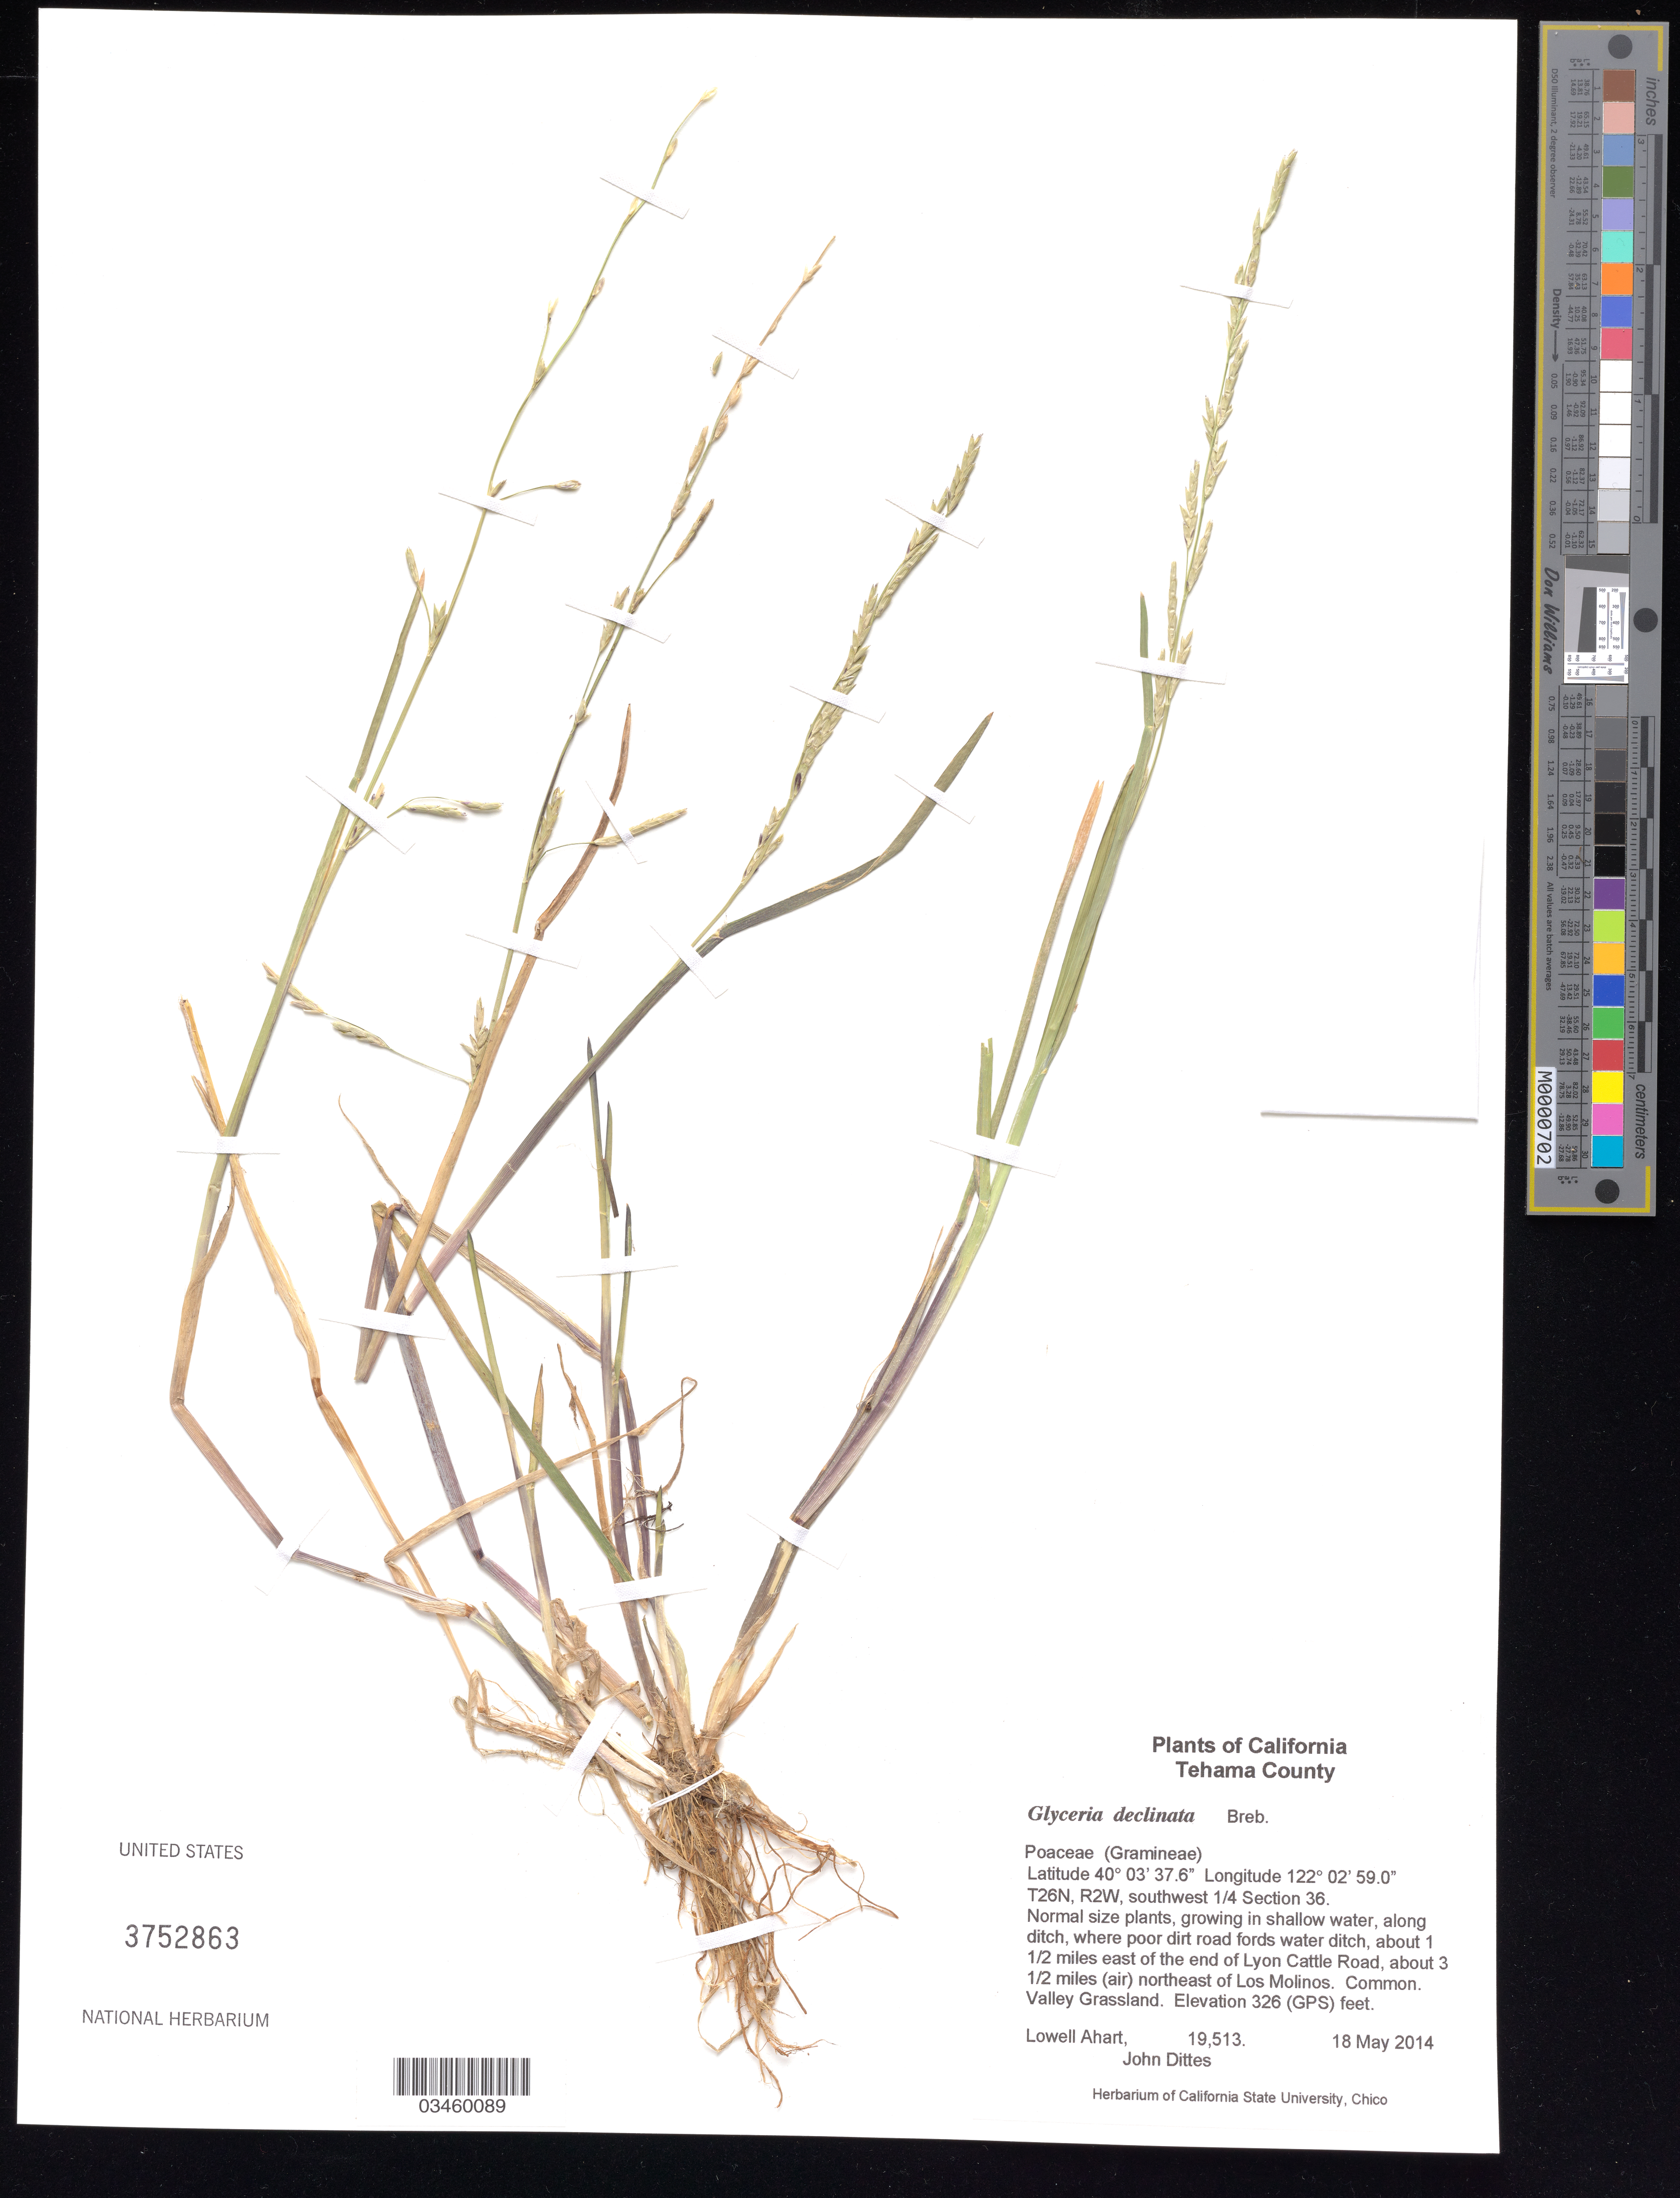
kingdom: Plantae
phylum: Tracheophyta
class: Liliopsida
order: Poales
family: Poaceae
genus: Glyceria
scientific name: Glyceria declinata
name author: Bréb.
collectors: L. Ahart & J. Dittes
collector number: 19513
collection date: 2014-05-18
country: United States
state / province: California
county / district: Tehama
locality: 1.5 mi. E of the end of Lyon Cattle Road, about 3.5 mi. (air) NE of Los Molinos.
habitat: Shallow water, along ditch. Valley Grassland.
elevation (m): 99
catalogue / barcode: US 3752863